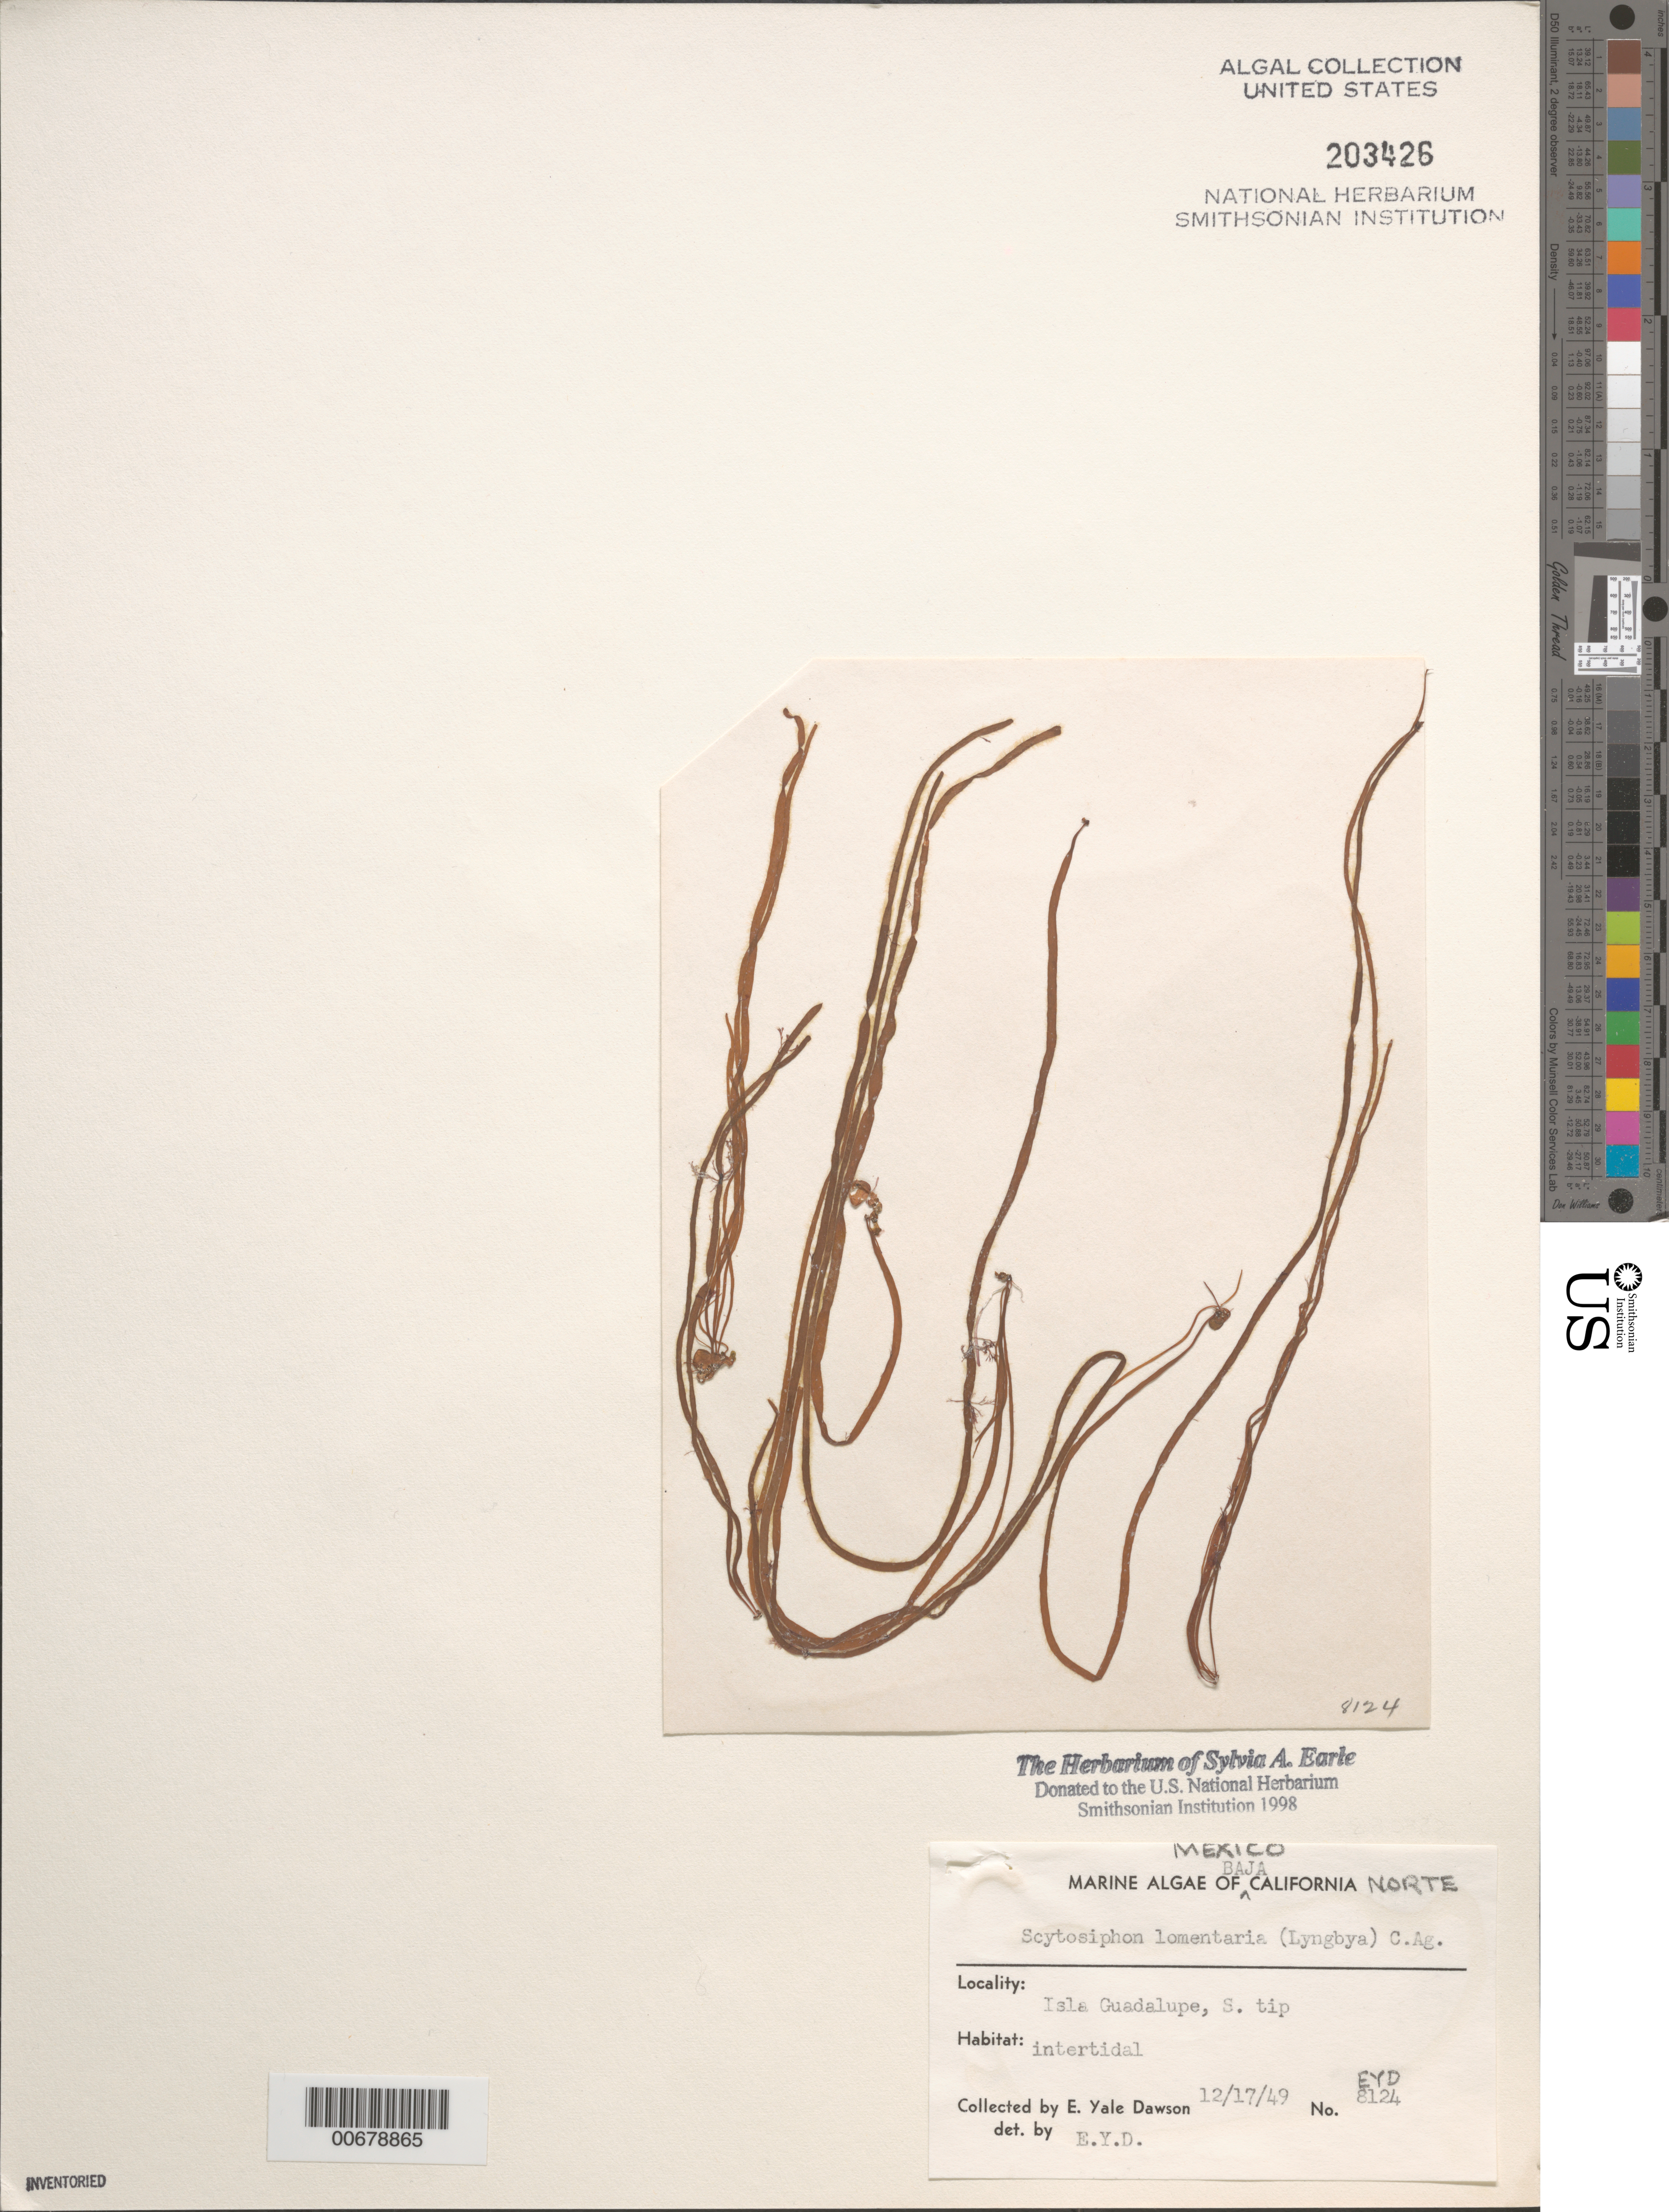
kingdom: Chromista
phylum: Ochrophyta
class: Phaeophyceae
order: Scytosiphonales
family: Scytosiphonaceae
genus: Scytosiphon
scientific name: Scytosiphon lomentaria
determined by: Dawson, E. Y.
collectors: E. Y. Dawson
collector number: EYD 8124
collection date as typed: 17 Dec 1949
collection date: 1949-12-17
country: Mexico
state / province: Baja California Norte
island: Isla Guadalupe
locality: South tip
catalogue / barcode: US 203426